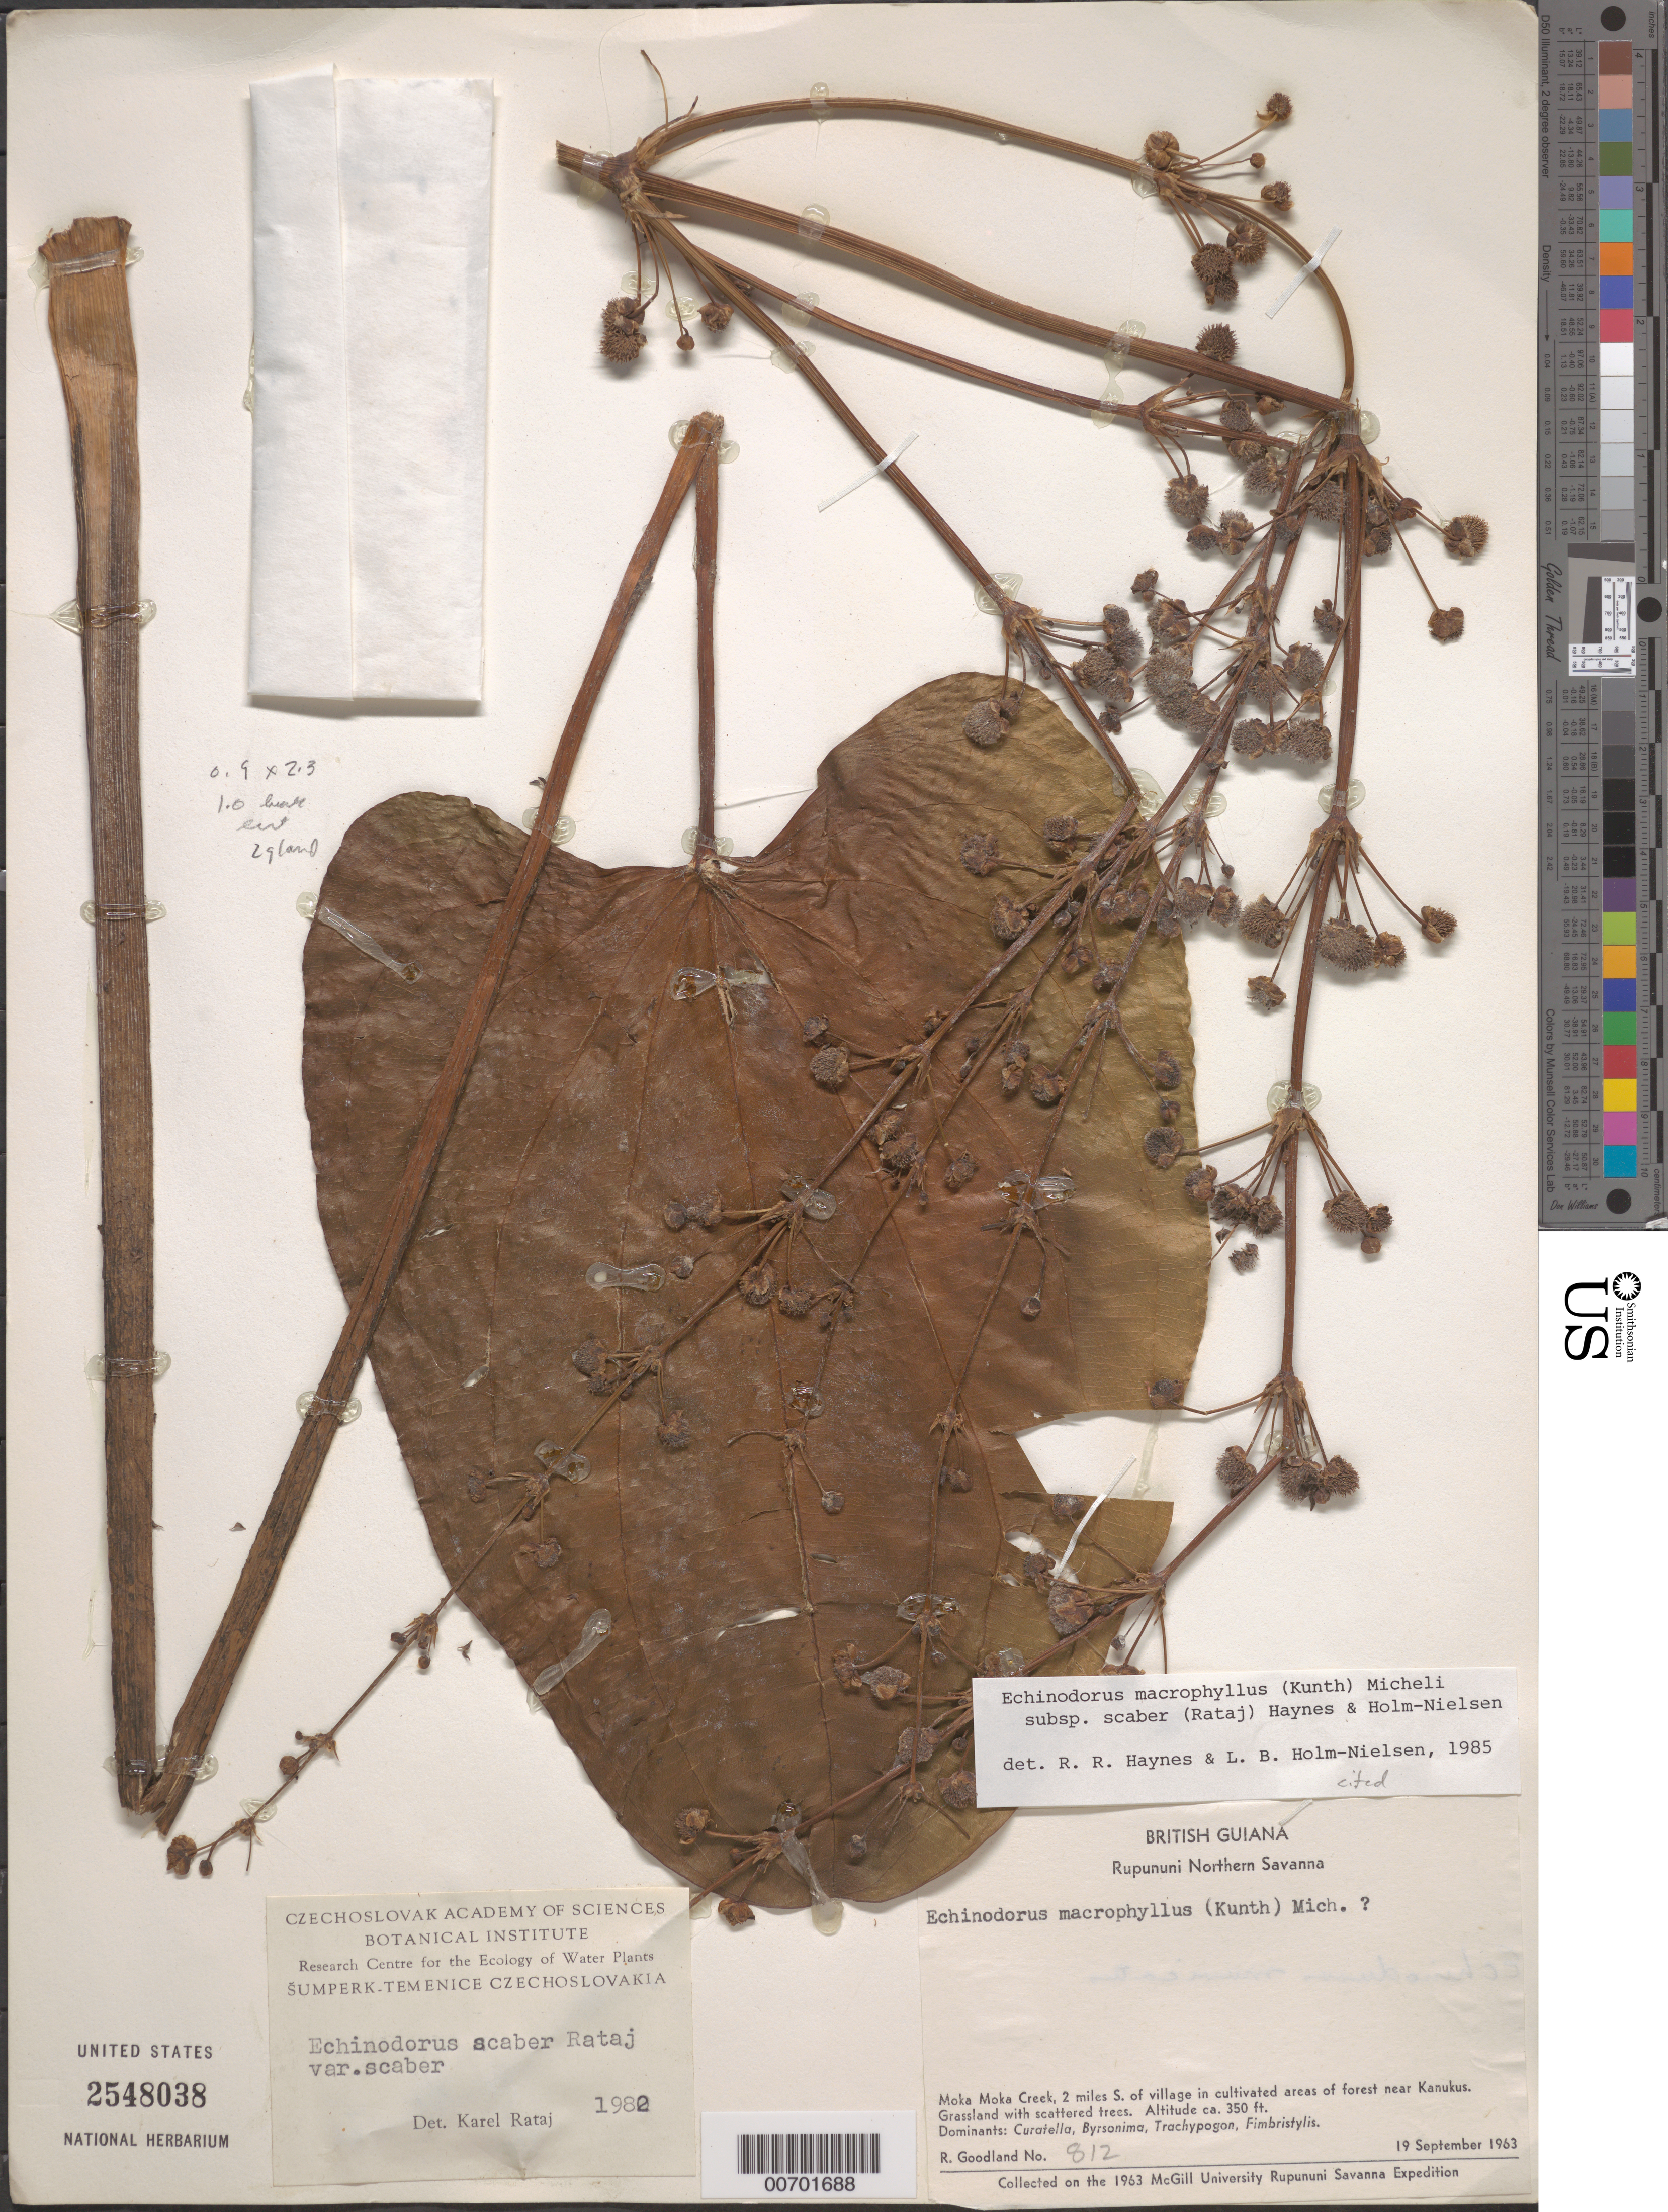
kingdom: Plantae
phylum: Tracheophyta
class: Liliopsida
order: Alismatales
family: Alismataceae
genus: Echinodorus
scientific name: Echinodorus macrophyllus subsp. scaber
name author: (Rataj) R.R. Haynes & Holm-Niels.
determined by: Haynes, R. R.; Holm-Nielsen, L. B.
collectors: R. Goodland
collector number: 812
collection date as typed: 19-Sep-63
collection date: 1963-09-19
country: Guyana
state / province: U. Takutu-U. Essequibo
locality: Rupununi Northern Savanna, Moka Moka Creek, 2 mi. S of village, near Kanukus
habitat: Grassland with scattered trees. Dominants: Curatella, Byrsonima, Trachypogon, Fimbristylis; in cultivated areas of forest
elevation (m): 107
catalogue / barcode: US 2548038